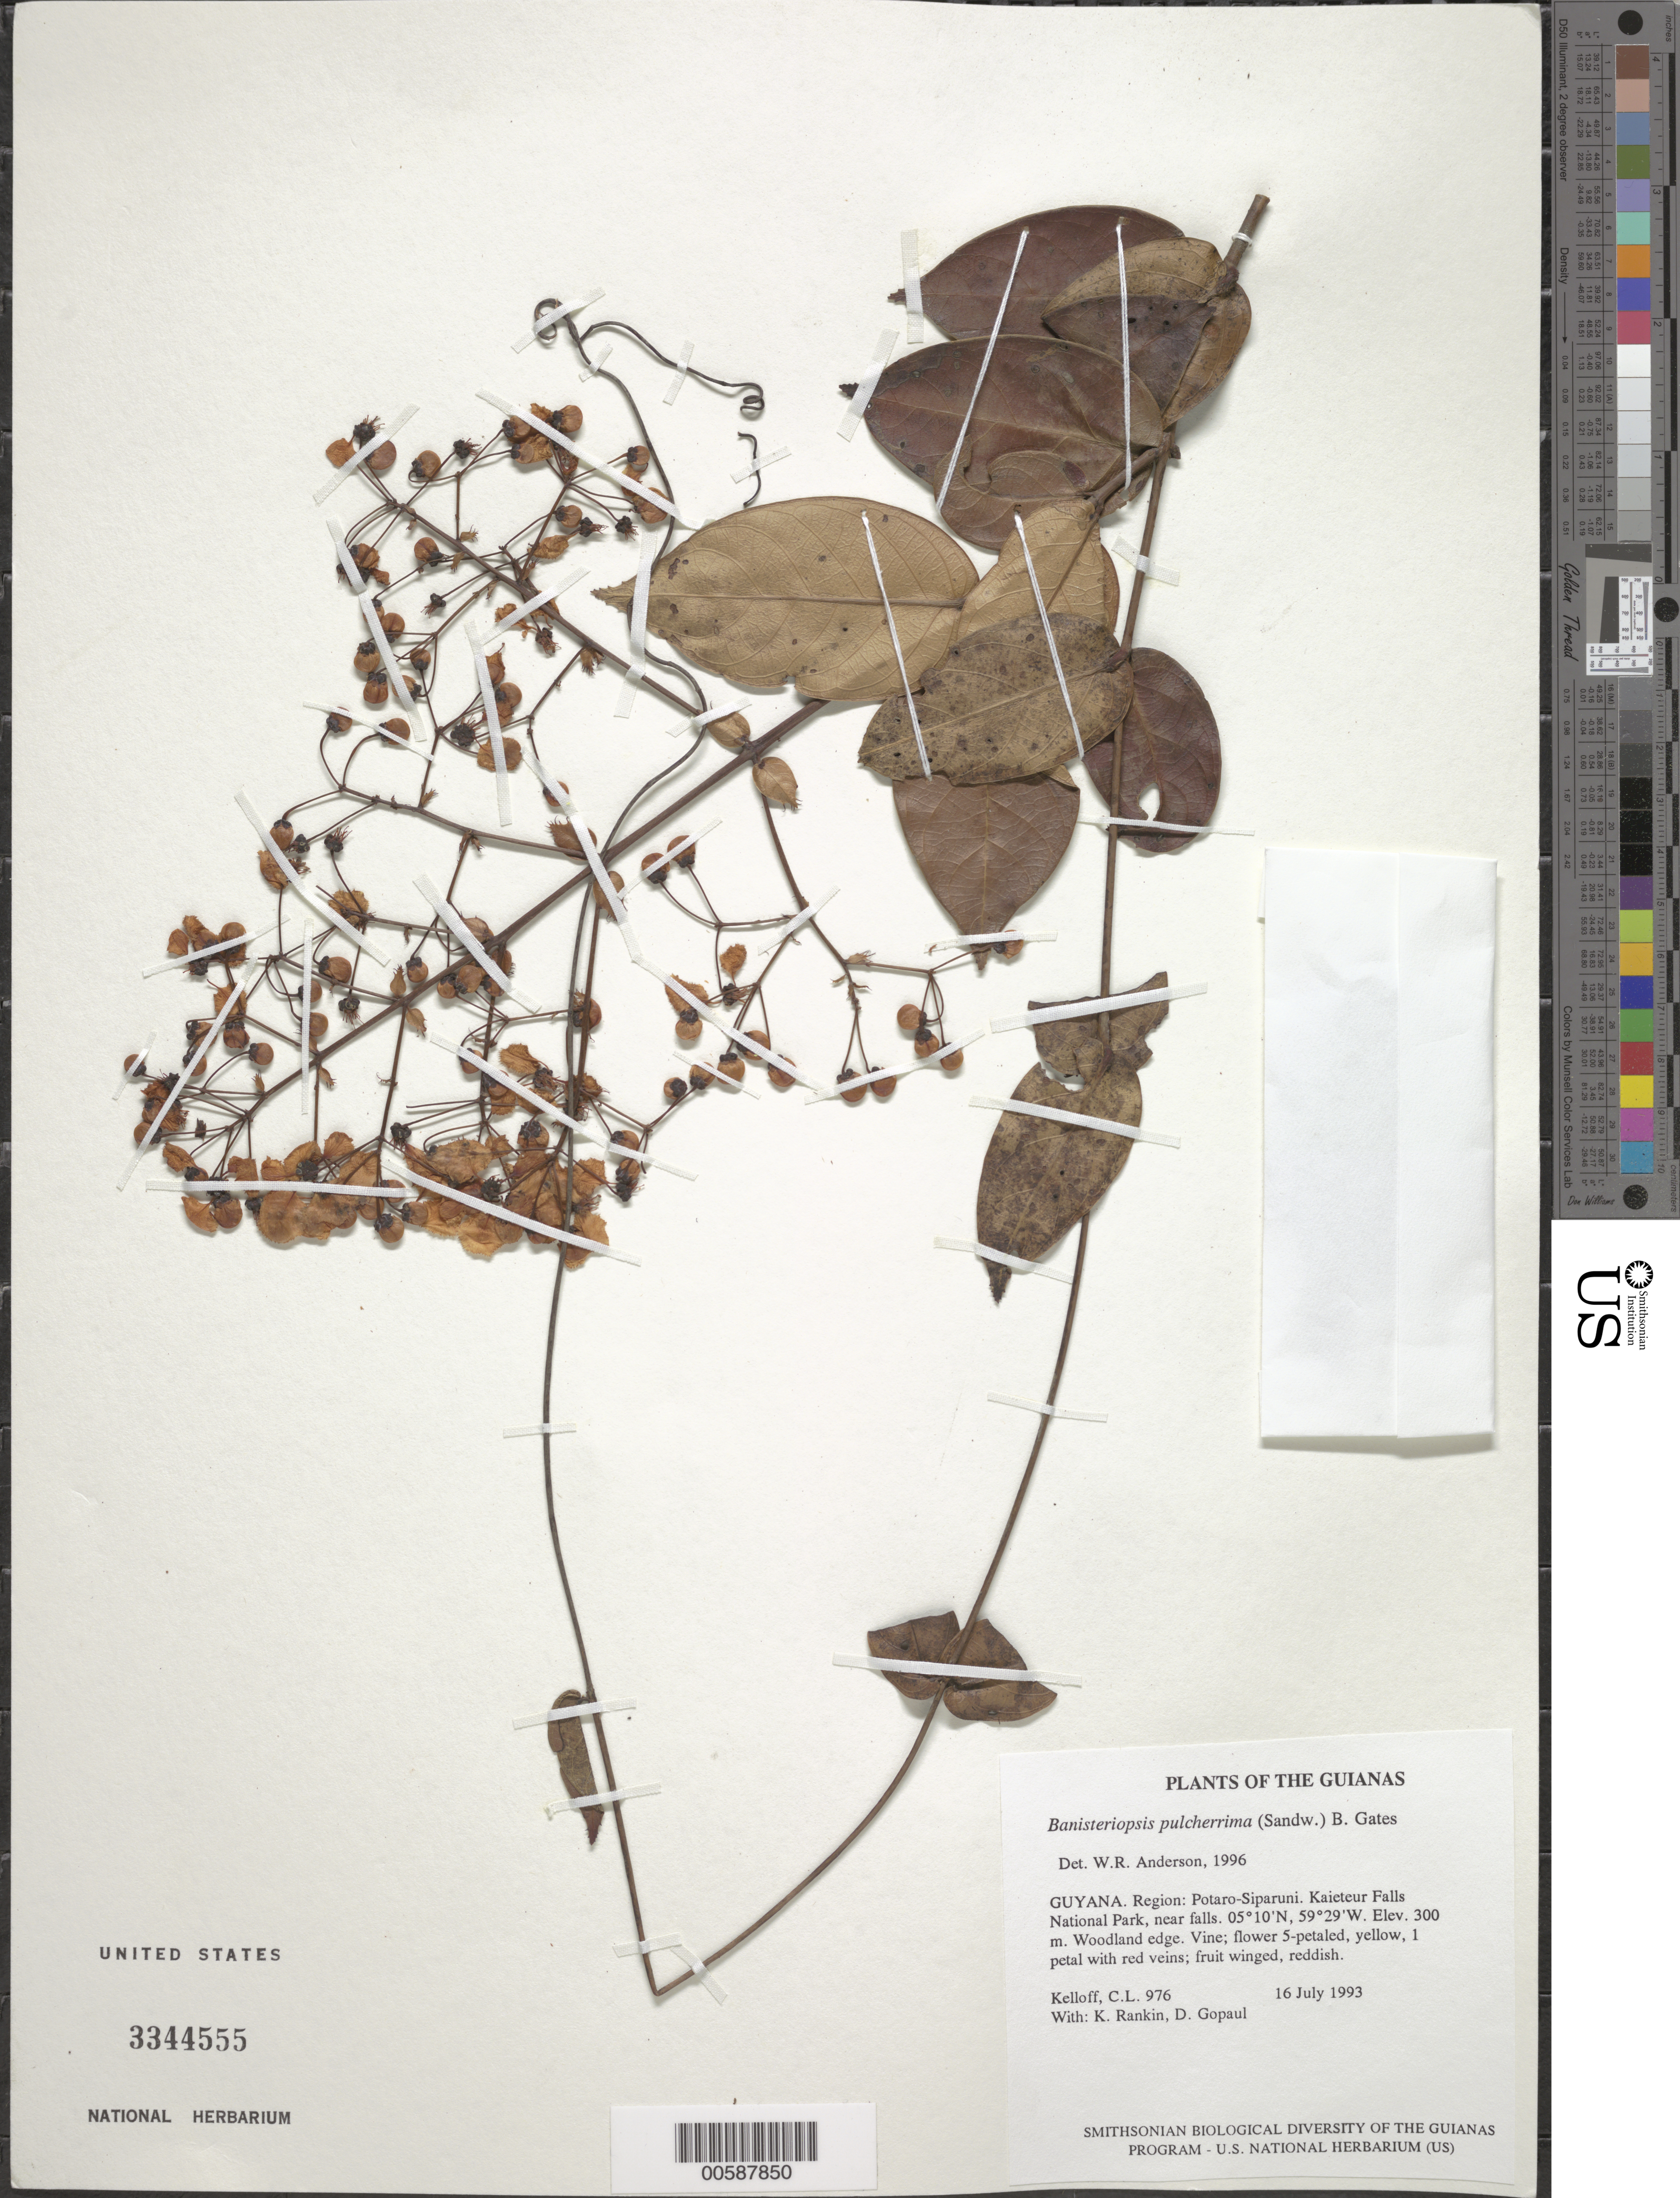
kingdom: Plantae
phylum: Tracheophyta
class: Magnoliopsida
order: Malpighiales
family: Malpighiaceae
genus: Banisteriopsis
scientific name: Banisteriopsis pulcherrima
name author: (Sandwith) B. Gates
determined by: Anderson, W. R., (MICH), University of Michigan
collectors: C. L. Kelloff, K. Rankin & D. Gopaul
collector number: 976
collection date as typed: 16 July 1993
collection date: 1993-07-16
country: Guyana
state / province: Potaro-Siparuni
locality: Kaieteur Falls National Park, near falls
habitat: Woodland edge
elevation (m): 300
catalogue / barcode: US 3344555